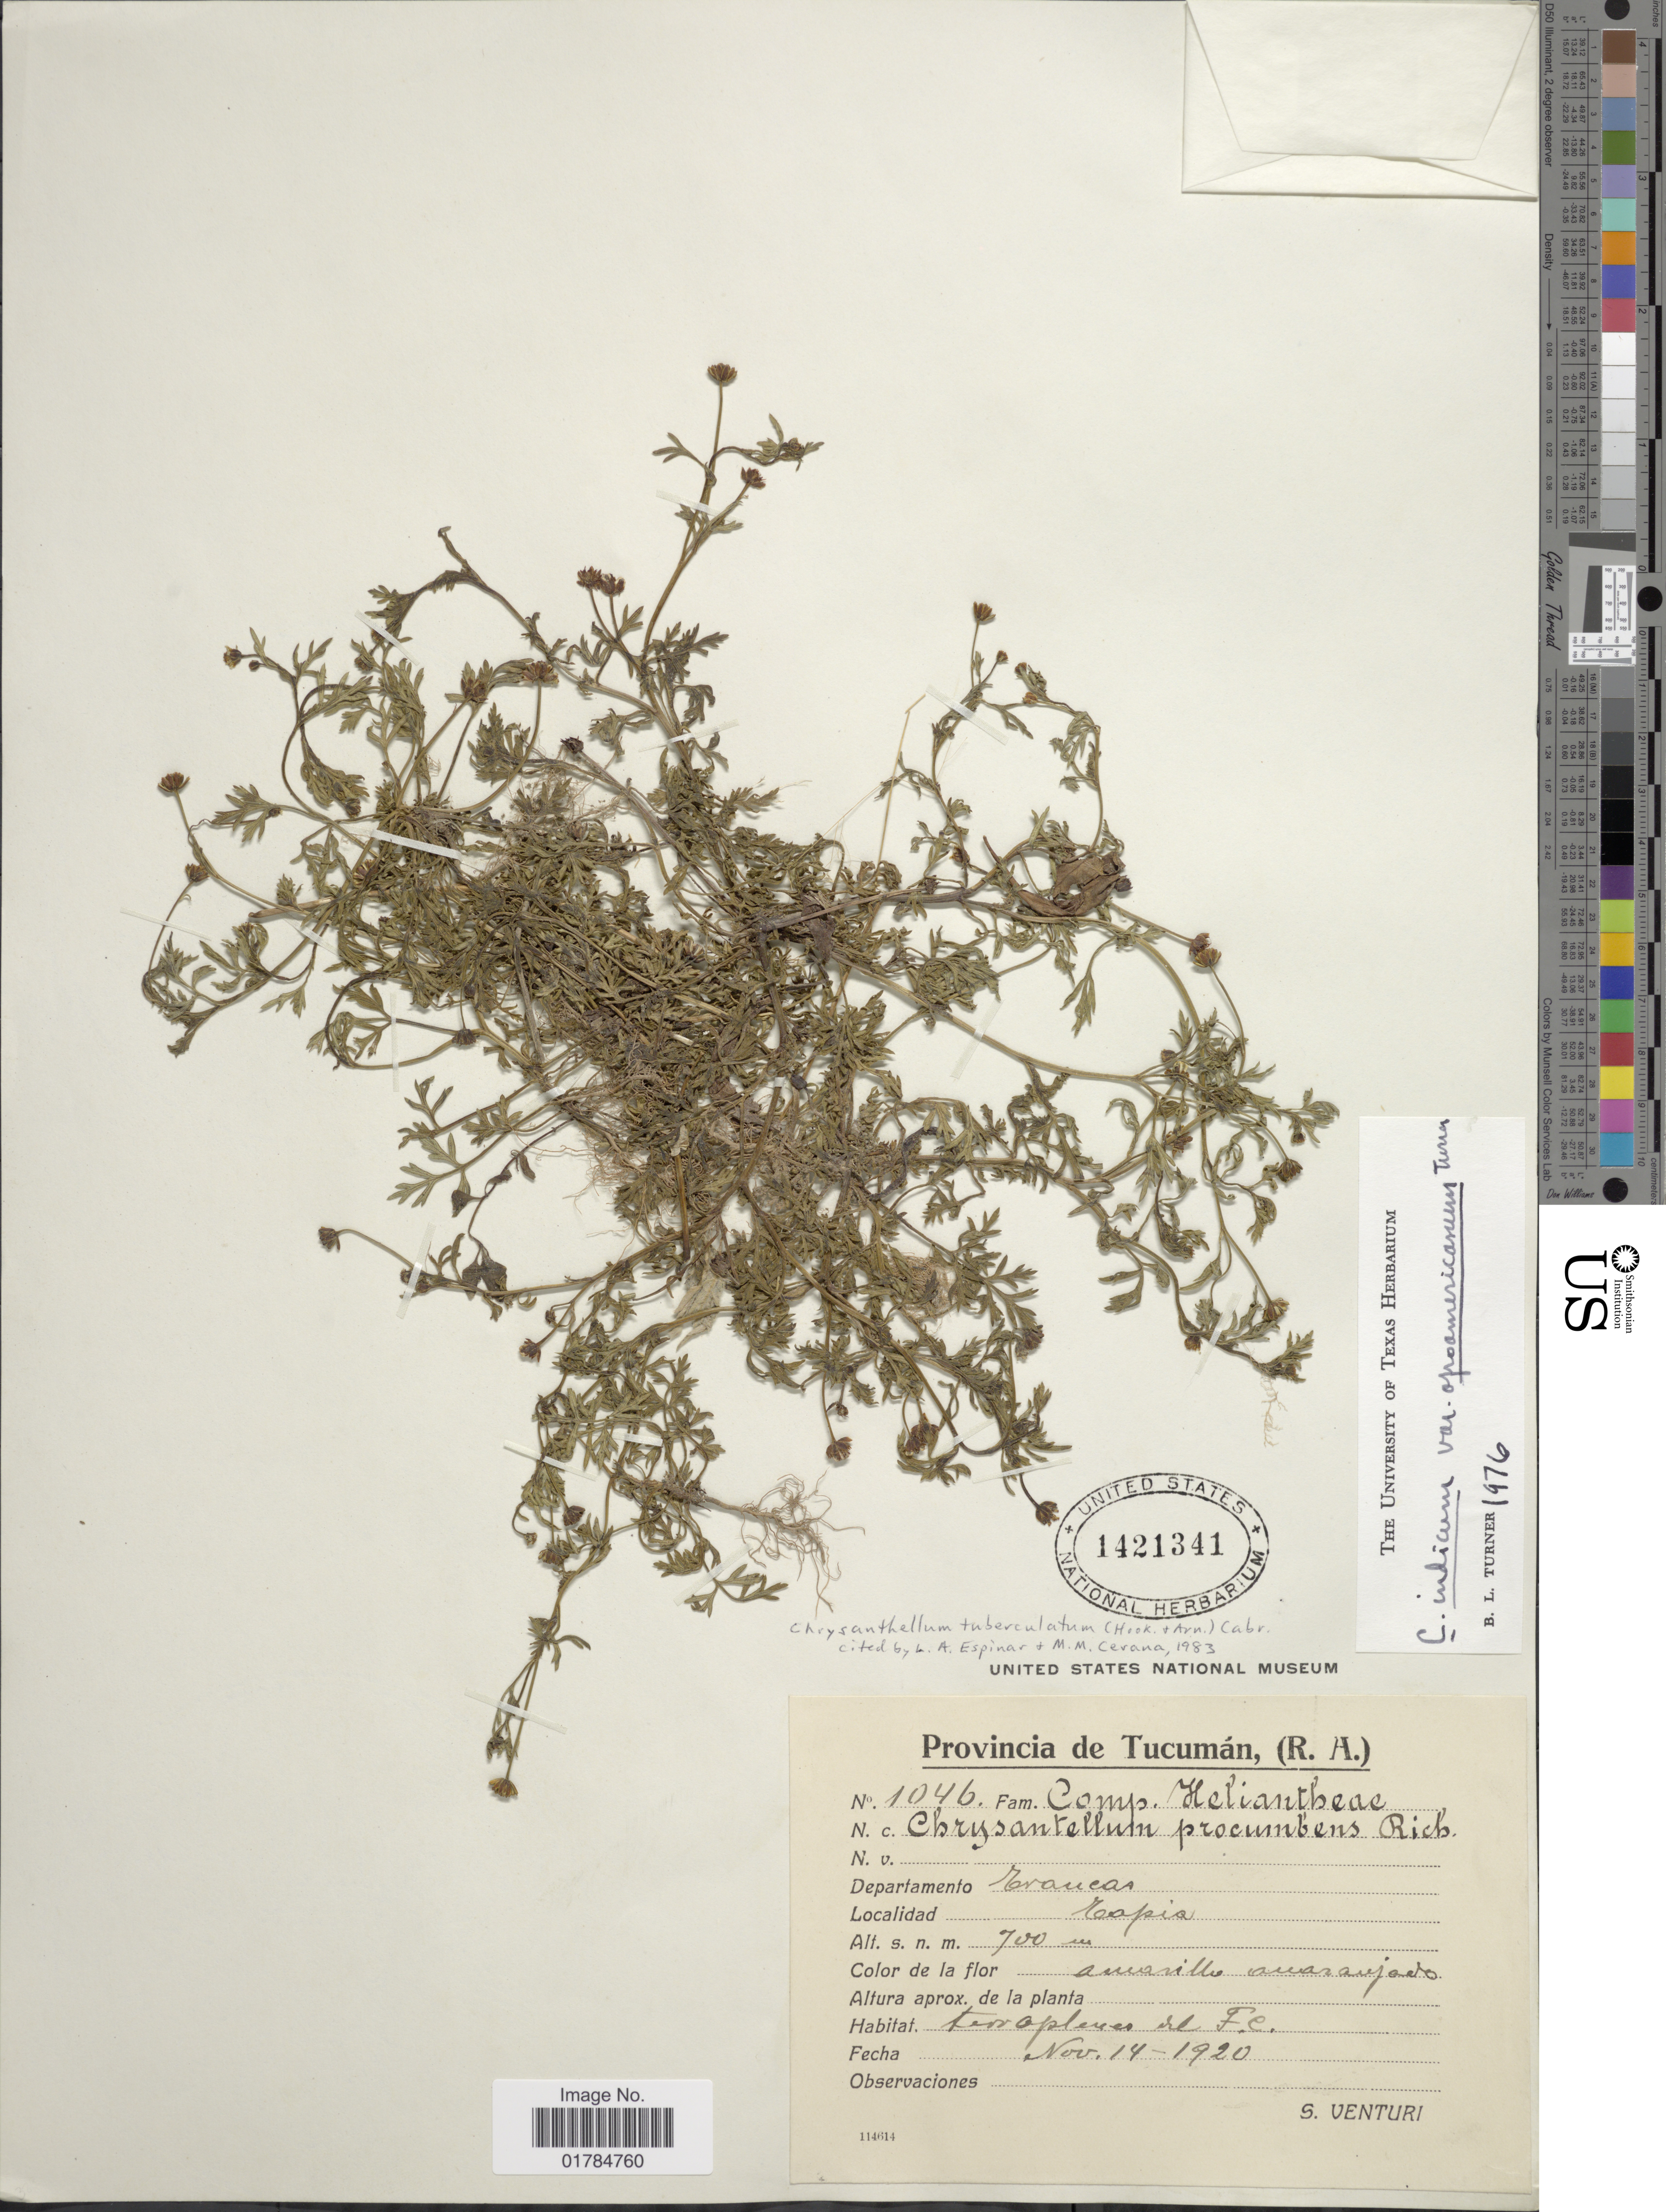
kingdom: Plantae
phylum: Tracheophyta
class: Magnoliopsida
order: Asterales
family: Asteraceae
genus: Chrysanthellum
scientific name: Chrysanthellum tuberculatum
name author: (Hook. & Arn.) Cabrera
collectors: S. Venturi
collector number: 1046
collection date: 1920-11-14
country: Argentina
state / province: Tucuman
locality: (R.A.) Departamento Traucas. Trapia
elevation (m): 700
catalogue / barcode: US 1421341